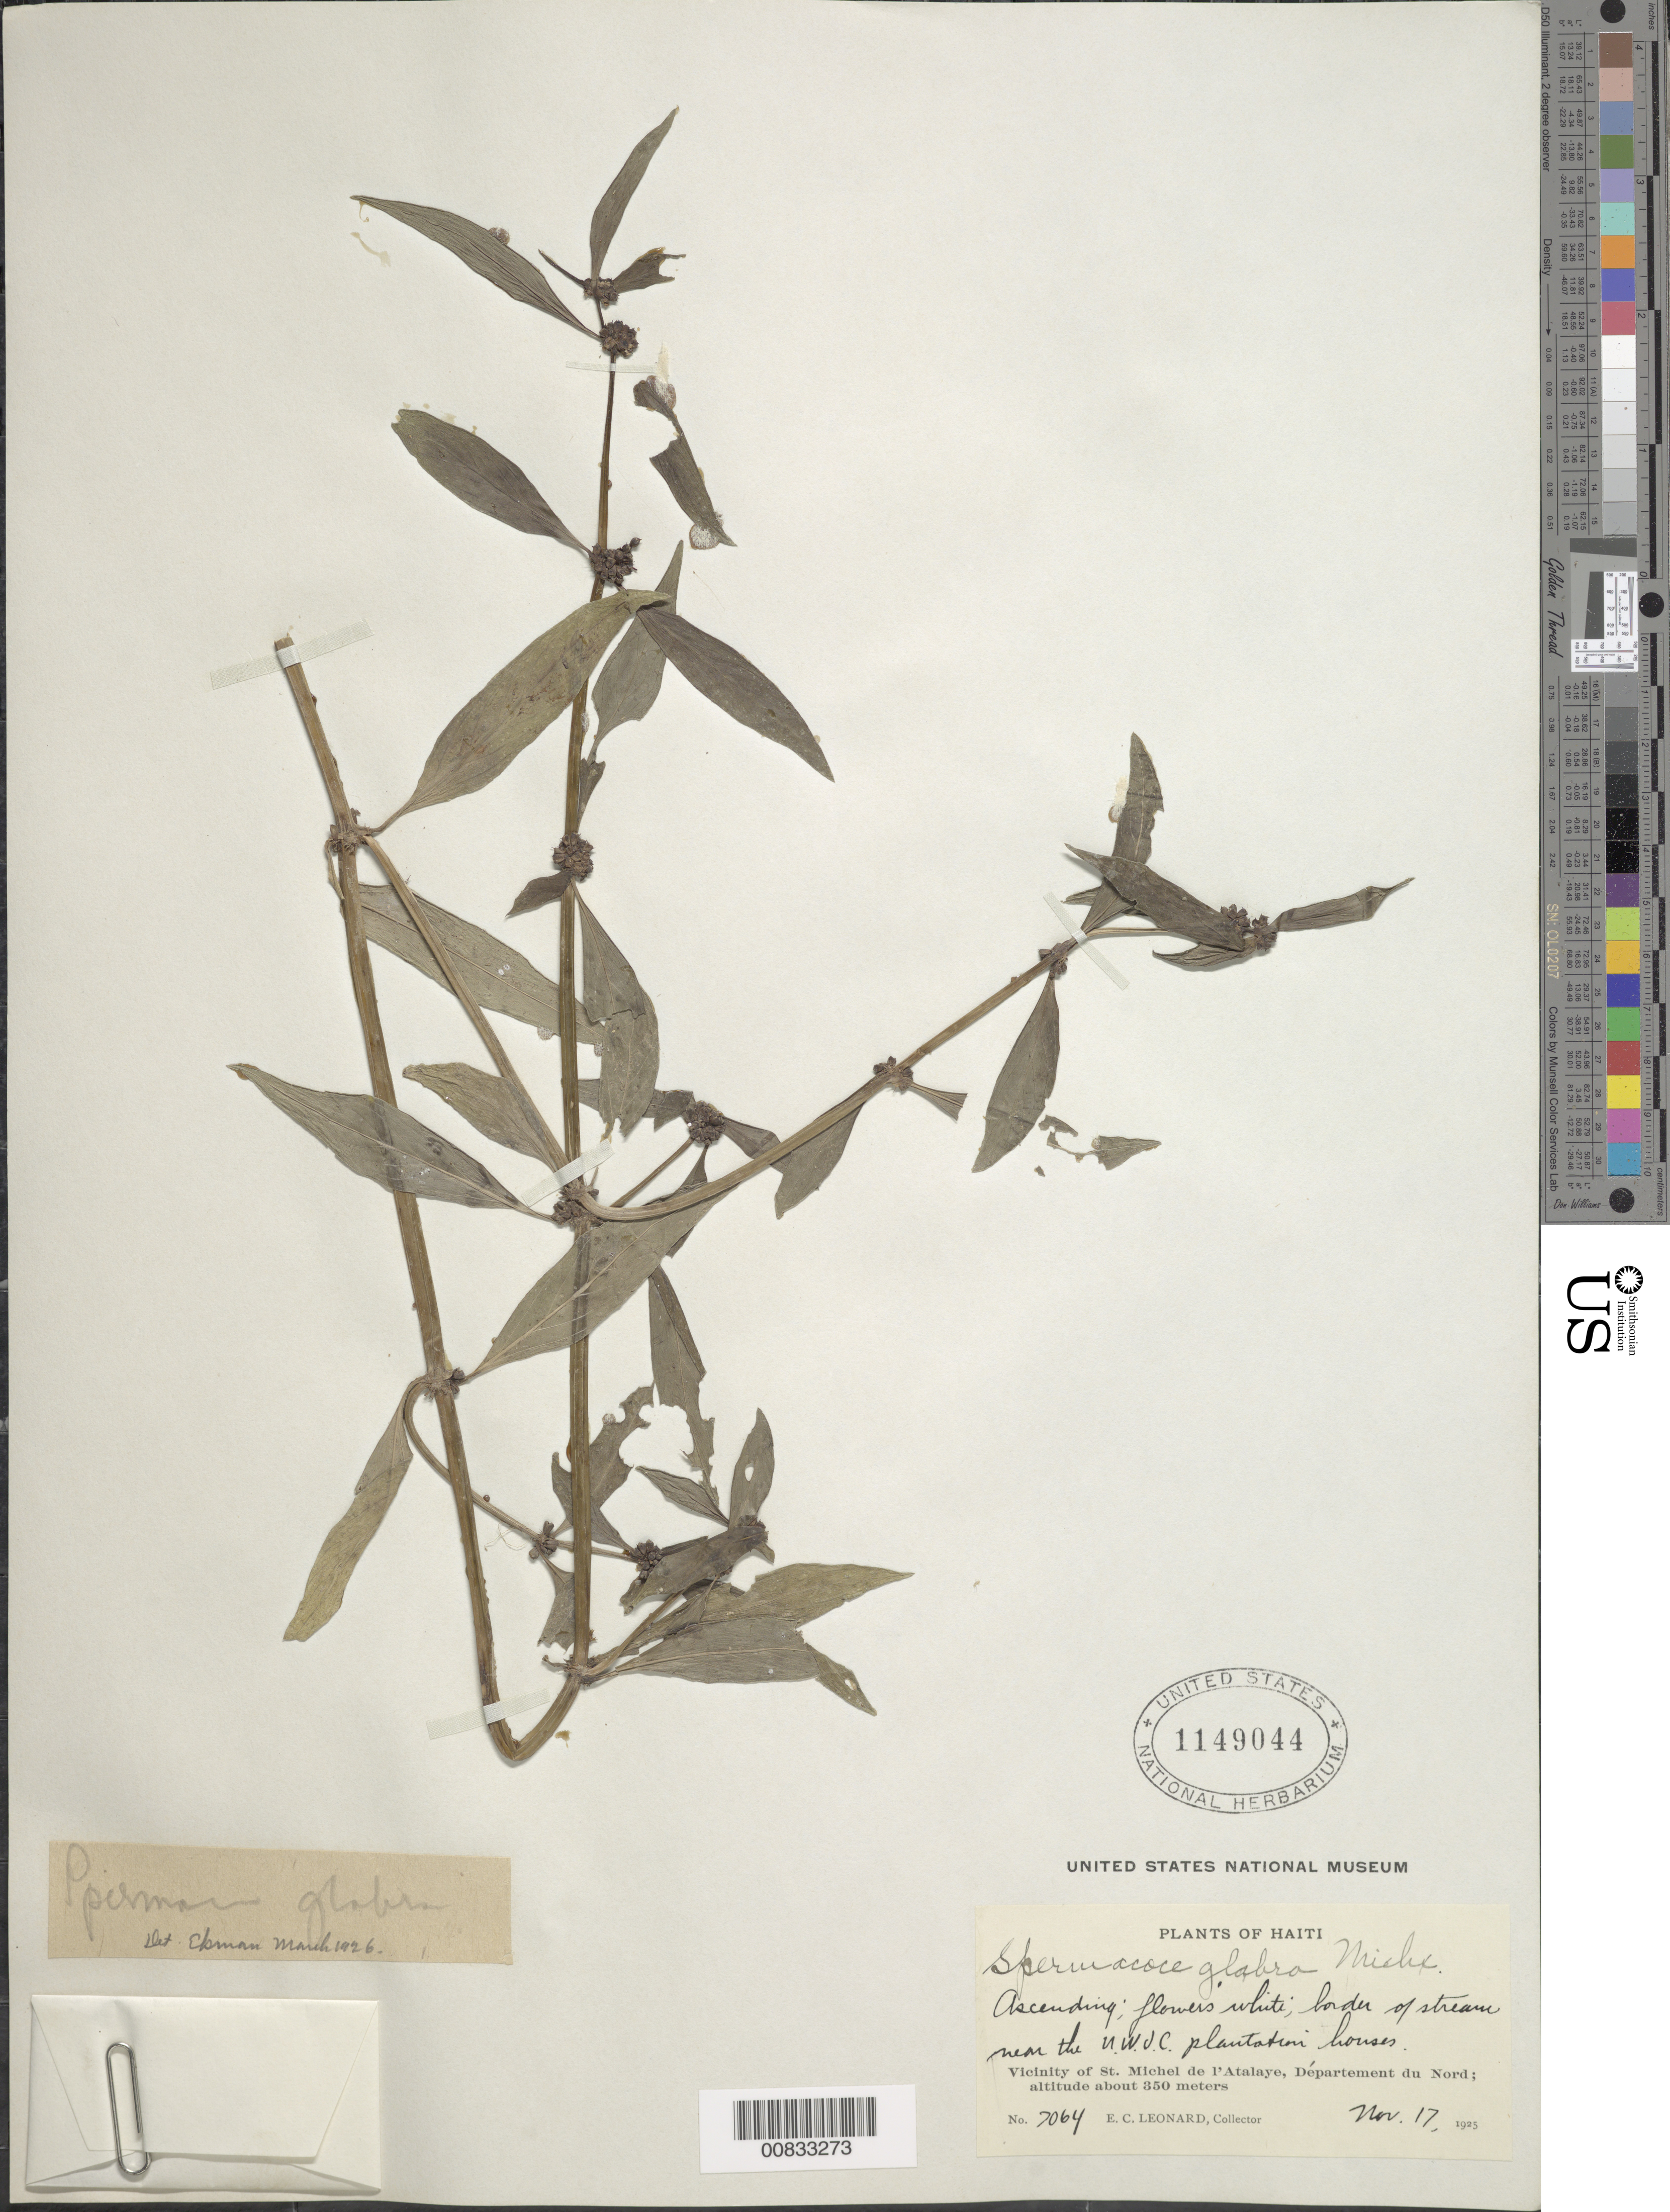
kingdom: Plantae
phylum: Tracheophyta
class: Magnoliopsida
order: Gentianales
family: Rubiaceae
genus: Spermacoce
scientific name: Spermacoce glabra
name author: Michx.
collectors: E. C. Leonard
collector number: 7064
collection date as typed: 17 Nov 1925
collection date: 1925-11-17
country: Haiti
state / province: Artibonite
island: Hispaniola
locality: Vicinity of St. Michel de l'Atalaye, near UWIC Plantation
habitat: Border of stream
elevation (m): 350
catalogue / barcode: US 1149044